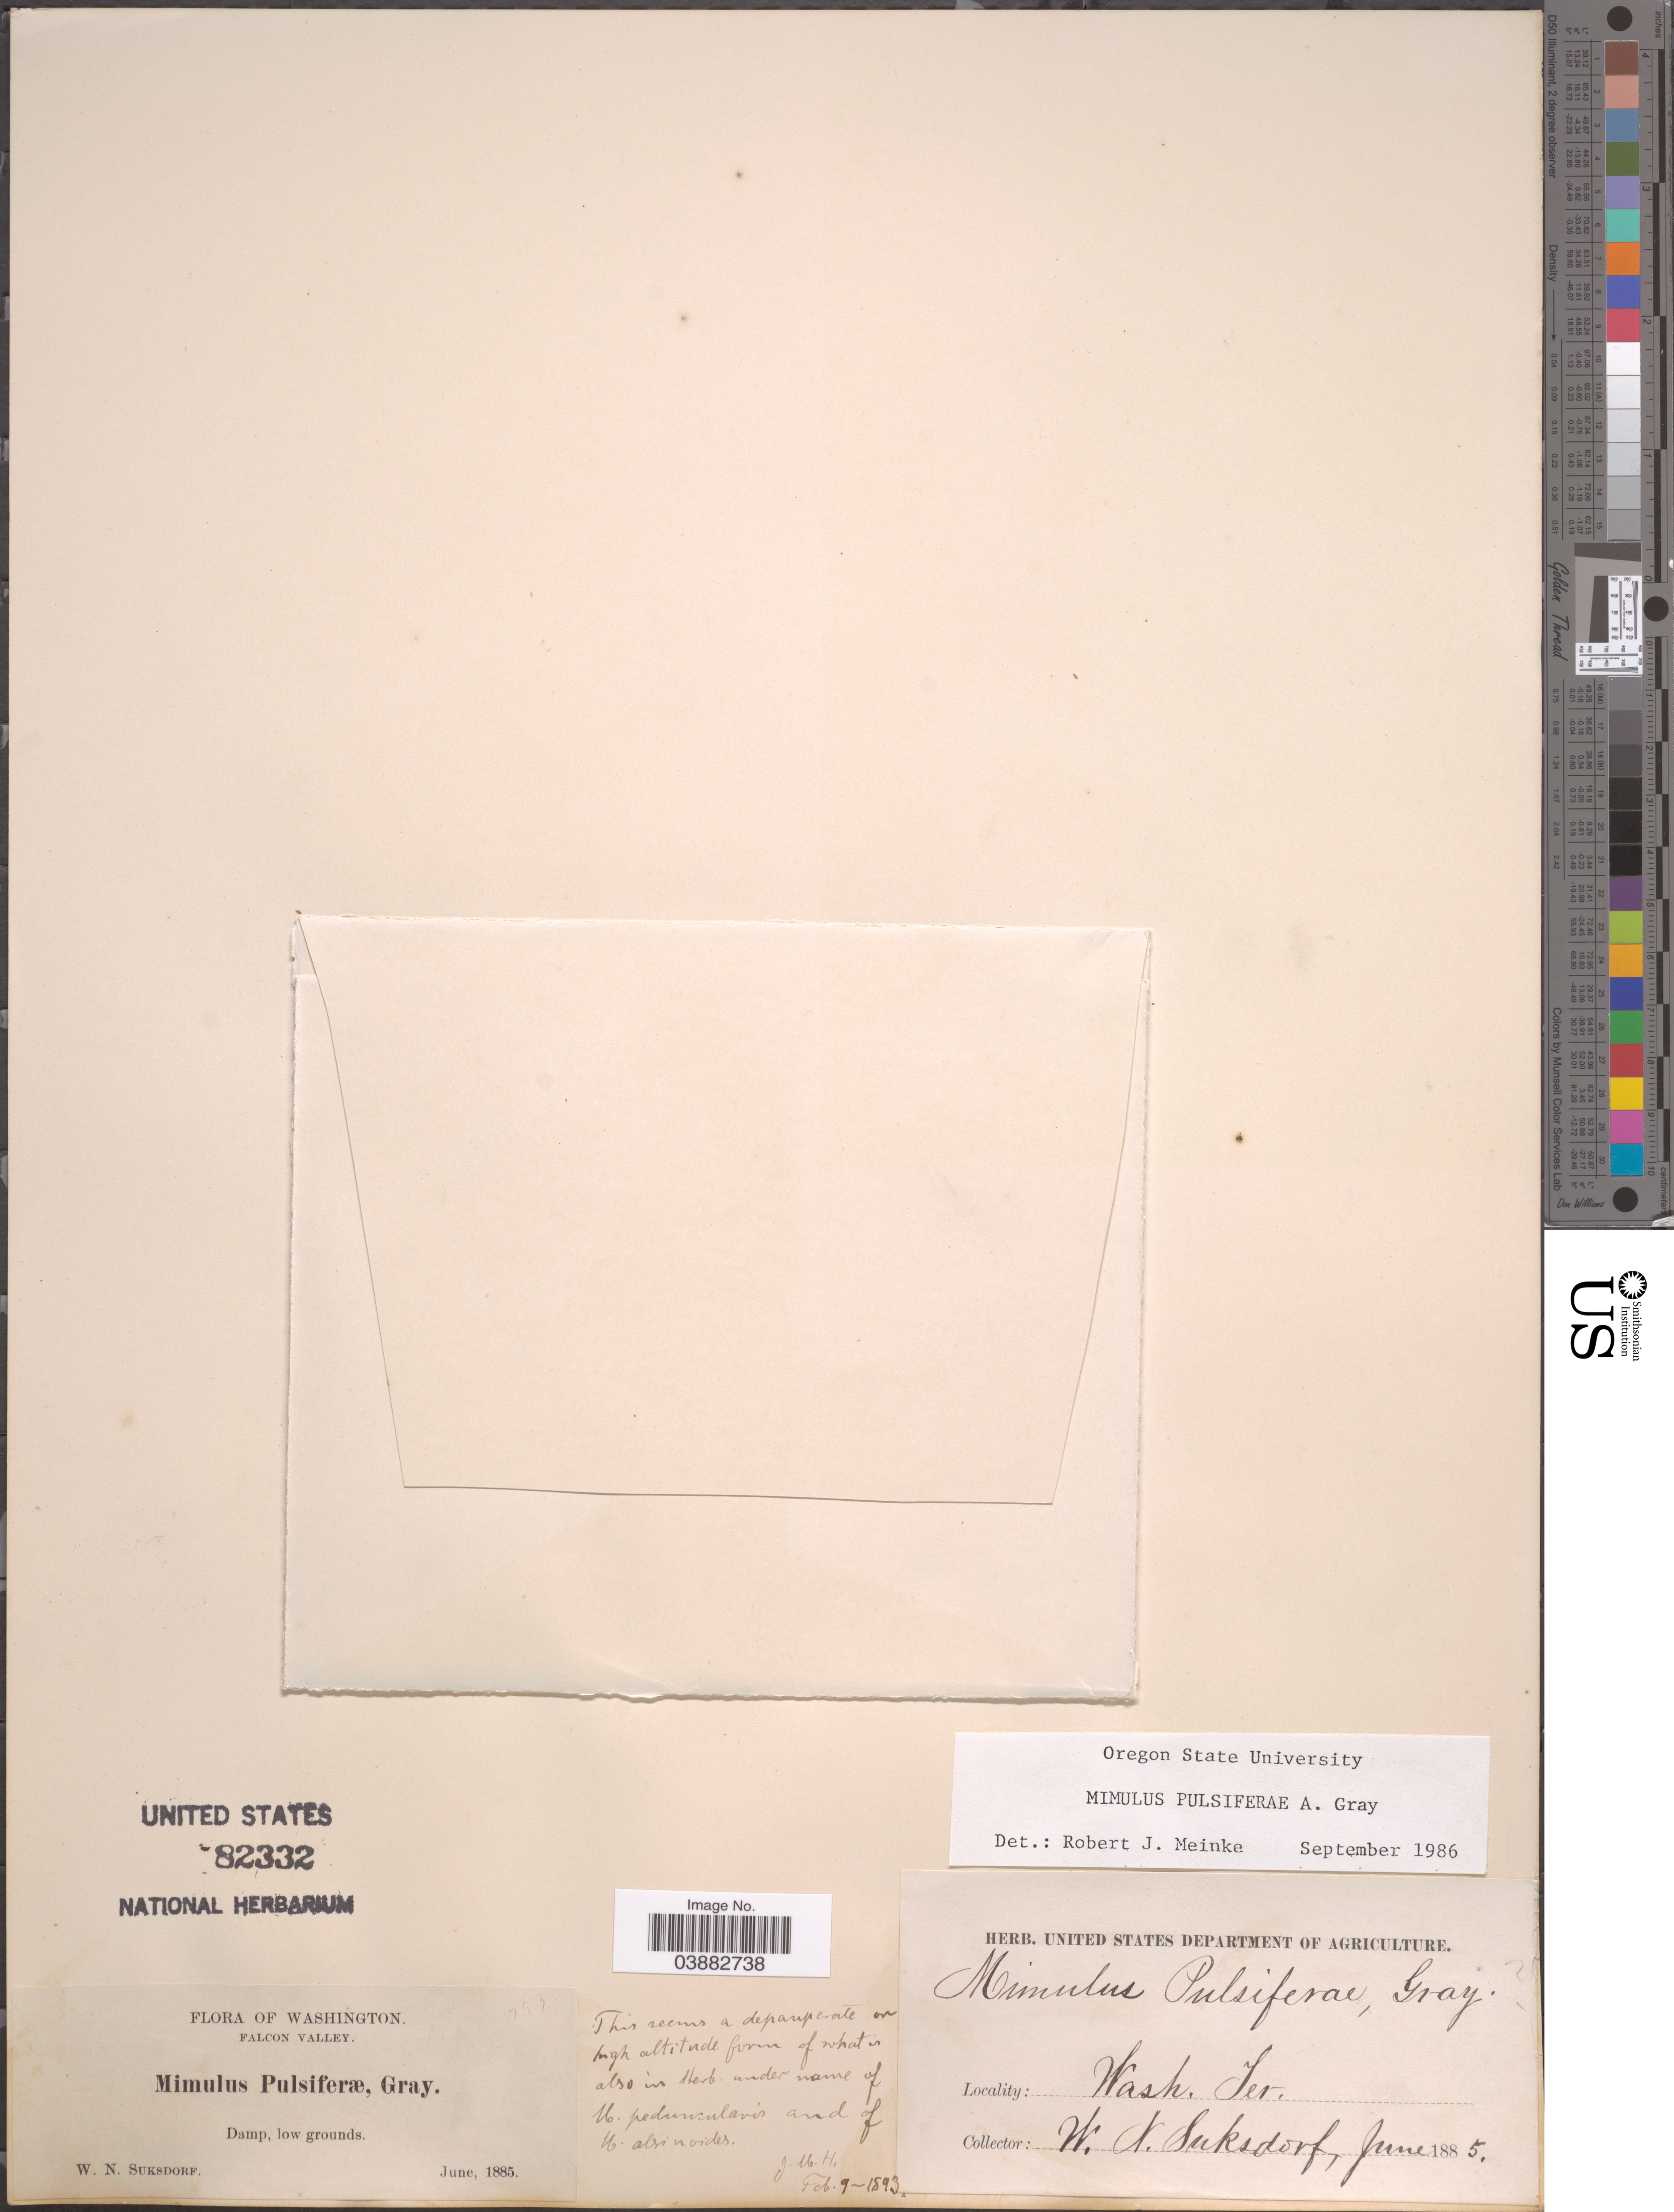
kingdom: Plantae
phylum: Tracheophyta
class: Magnoliopsida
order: Lamiales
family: Phrymaceae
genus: Mimulus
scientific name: Mimulus pulsiferae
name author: A. Gray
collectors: W. N. Suksdorf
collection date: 1885-06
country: United States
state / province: Washington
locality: Wash. Ter. Falcon Valley.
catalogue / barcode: US 82332